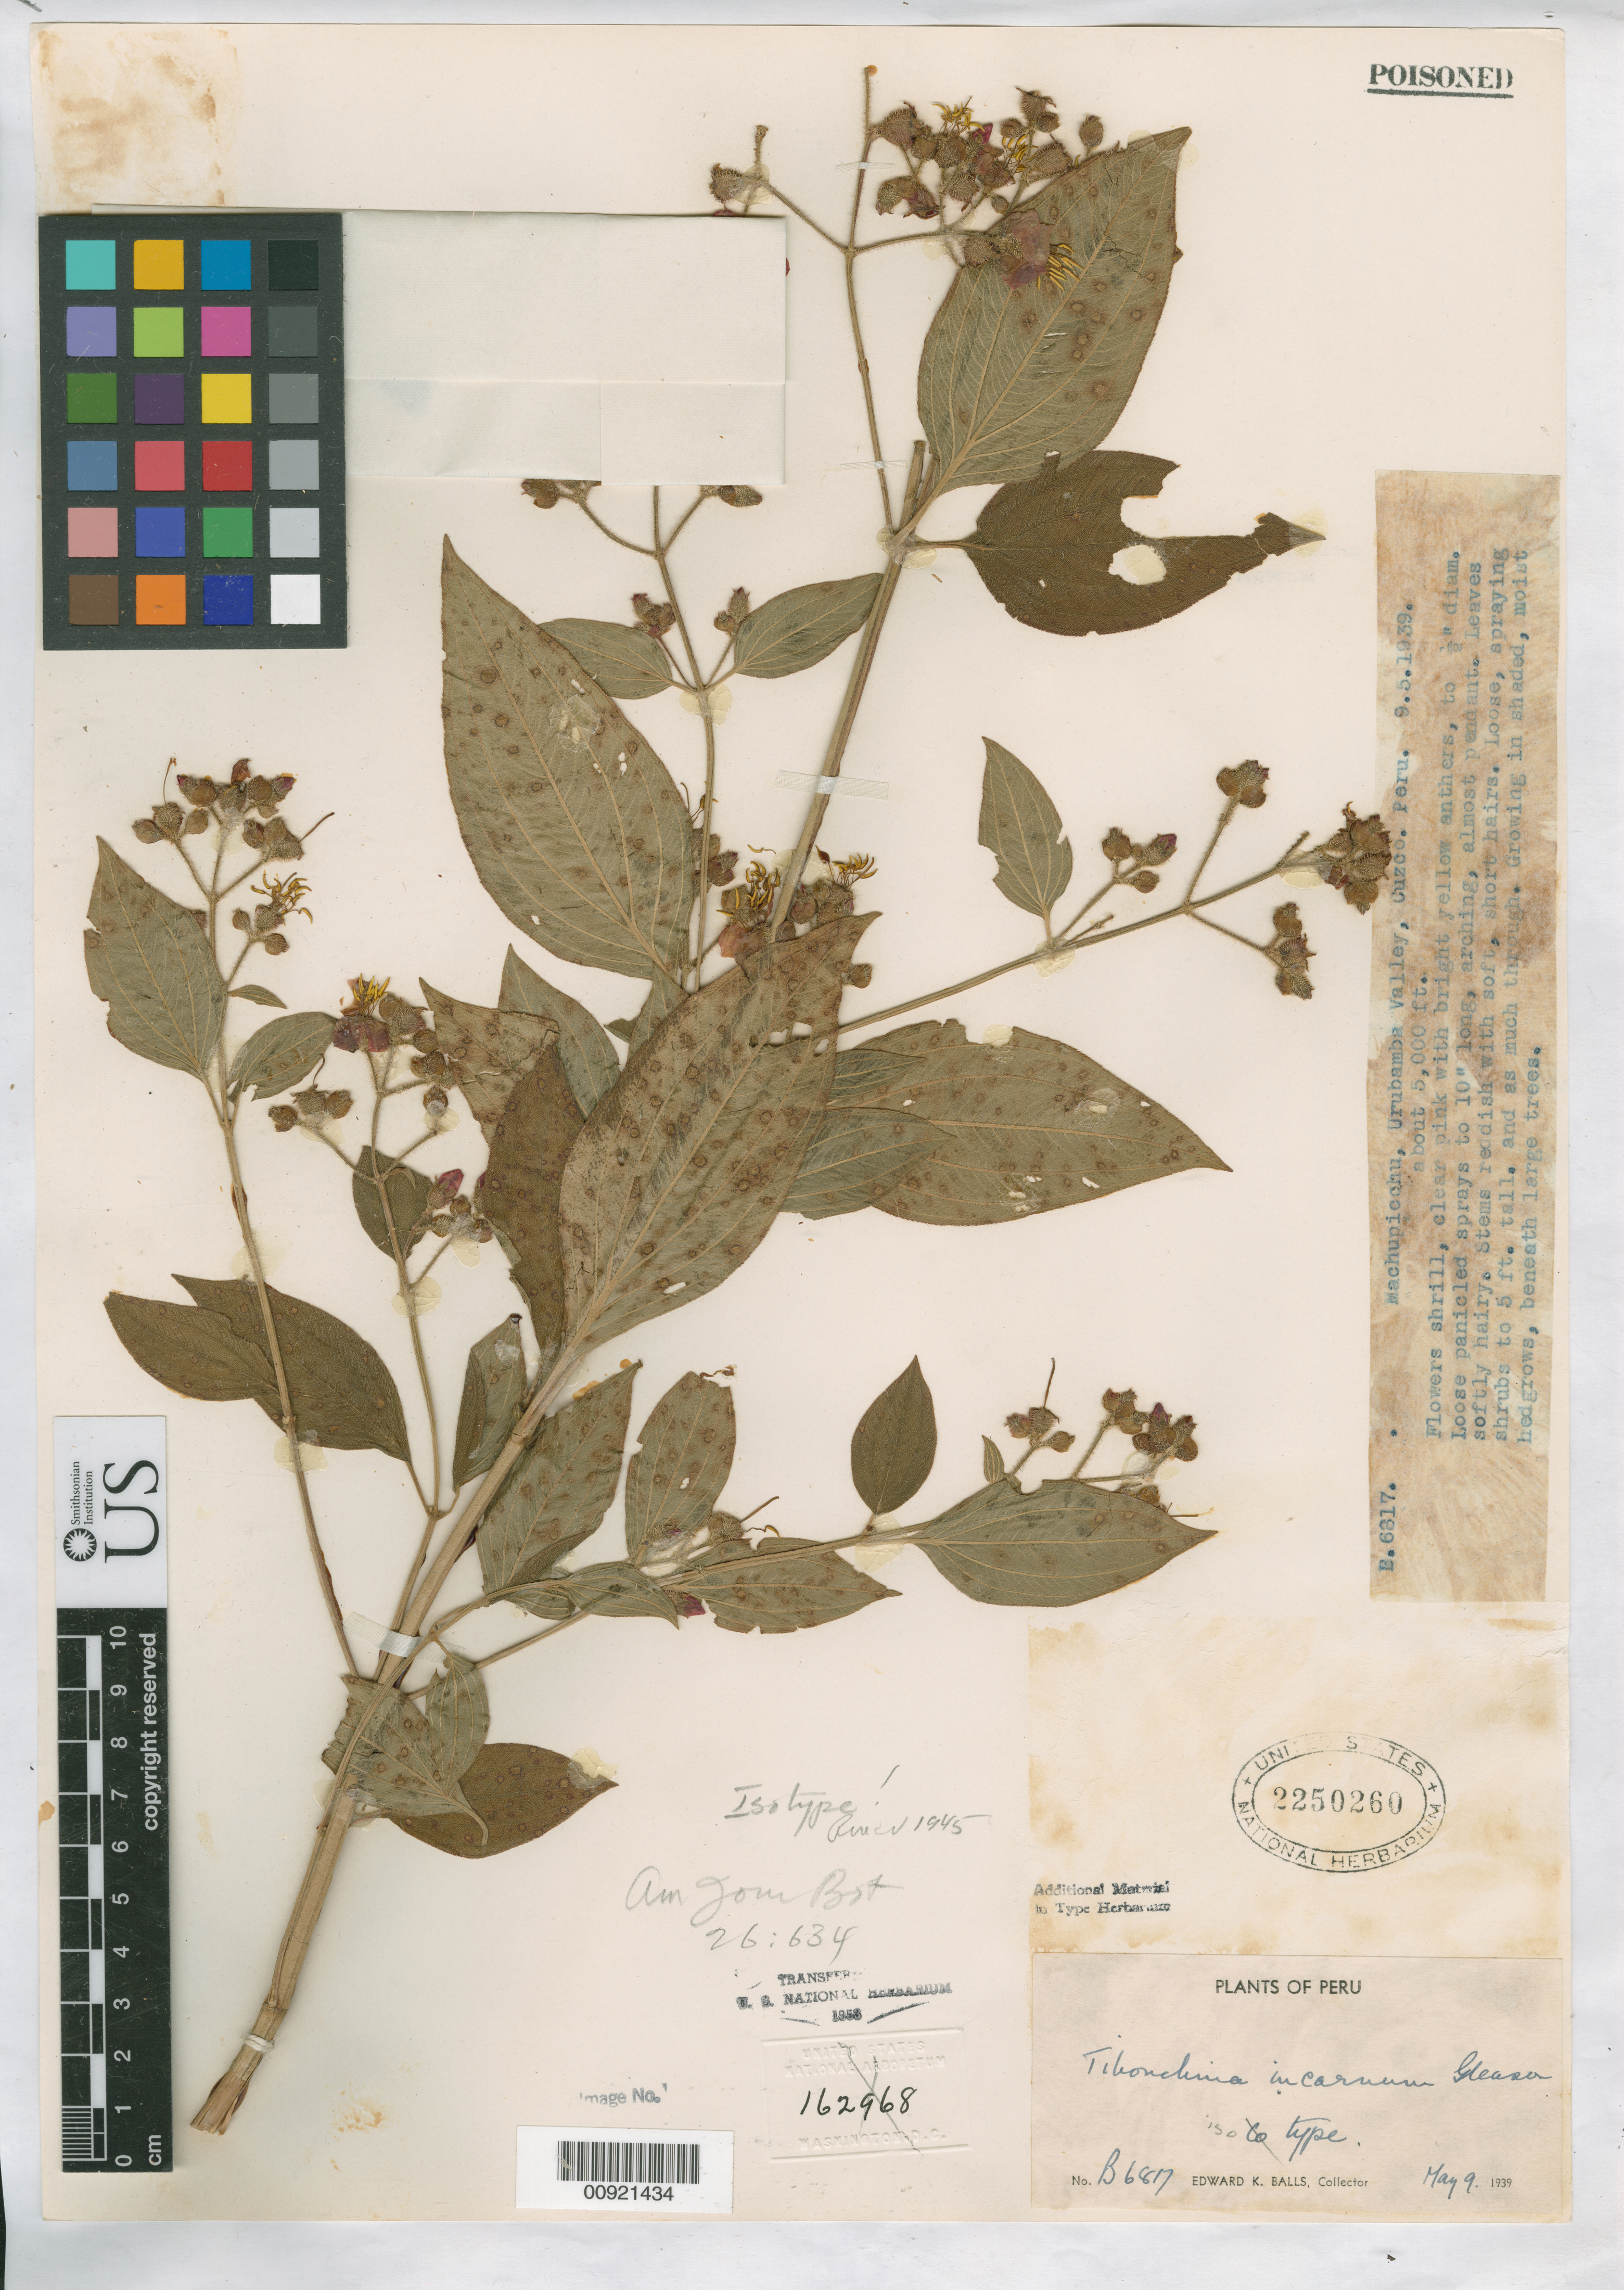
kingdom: Plantae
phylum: Tracheophyta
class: Magnoliopsida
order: Myrtales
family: Melastomataceae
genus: Tibouchina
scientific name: Tibouchina incarum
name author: Gleason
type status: Isotype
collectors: E. K. Balls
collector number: B 6817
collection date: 1939-05-09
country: Peru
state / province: Cusco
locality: Machu-Picchu, Urubamba Valley.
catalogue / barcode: US 2250260